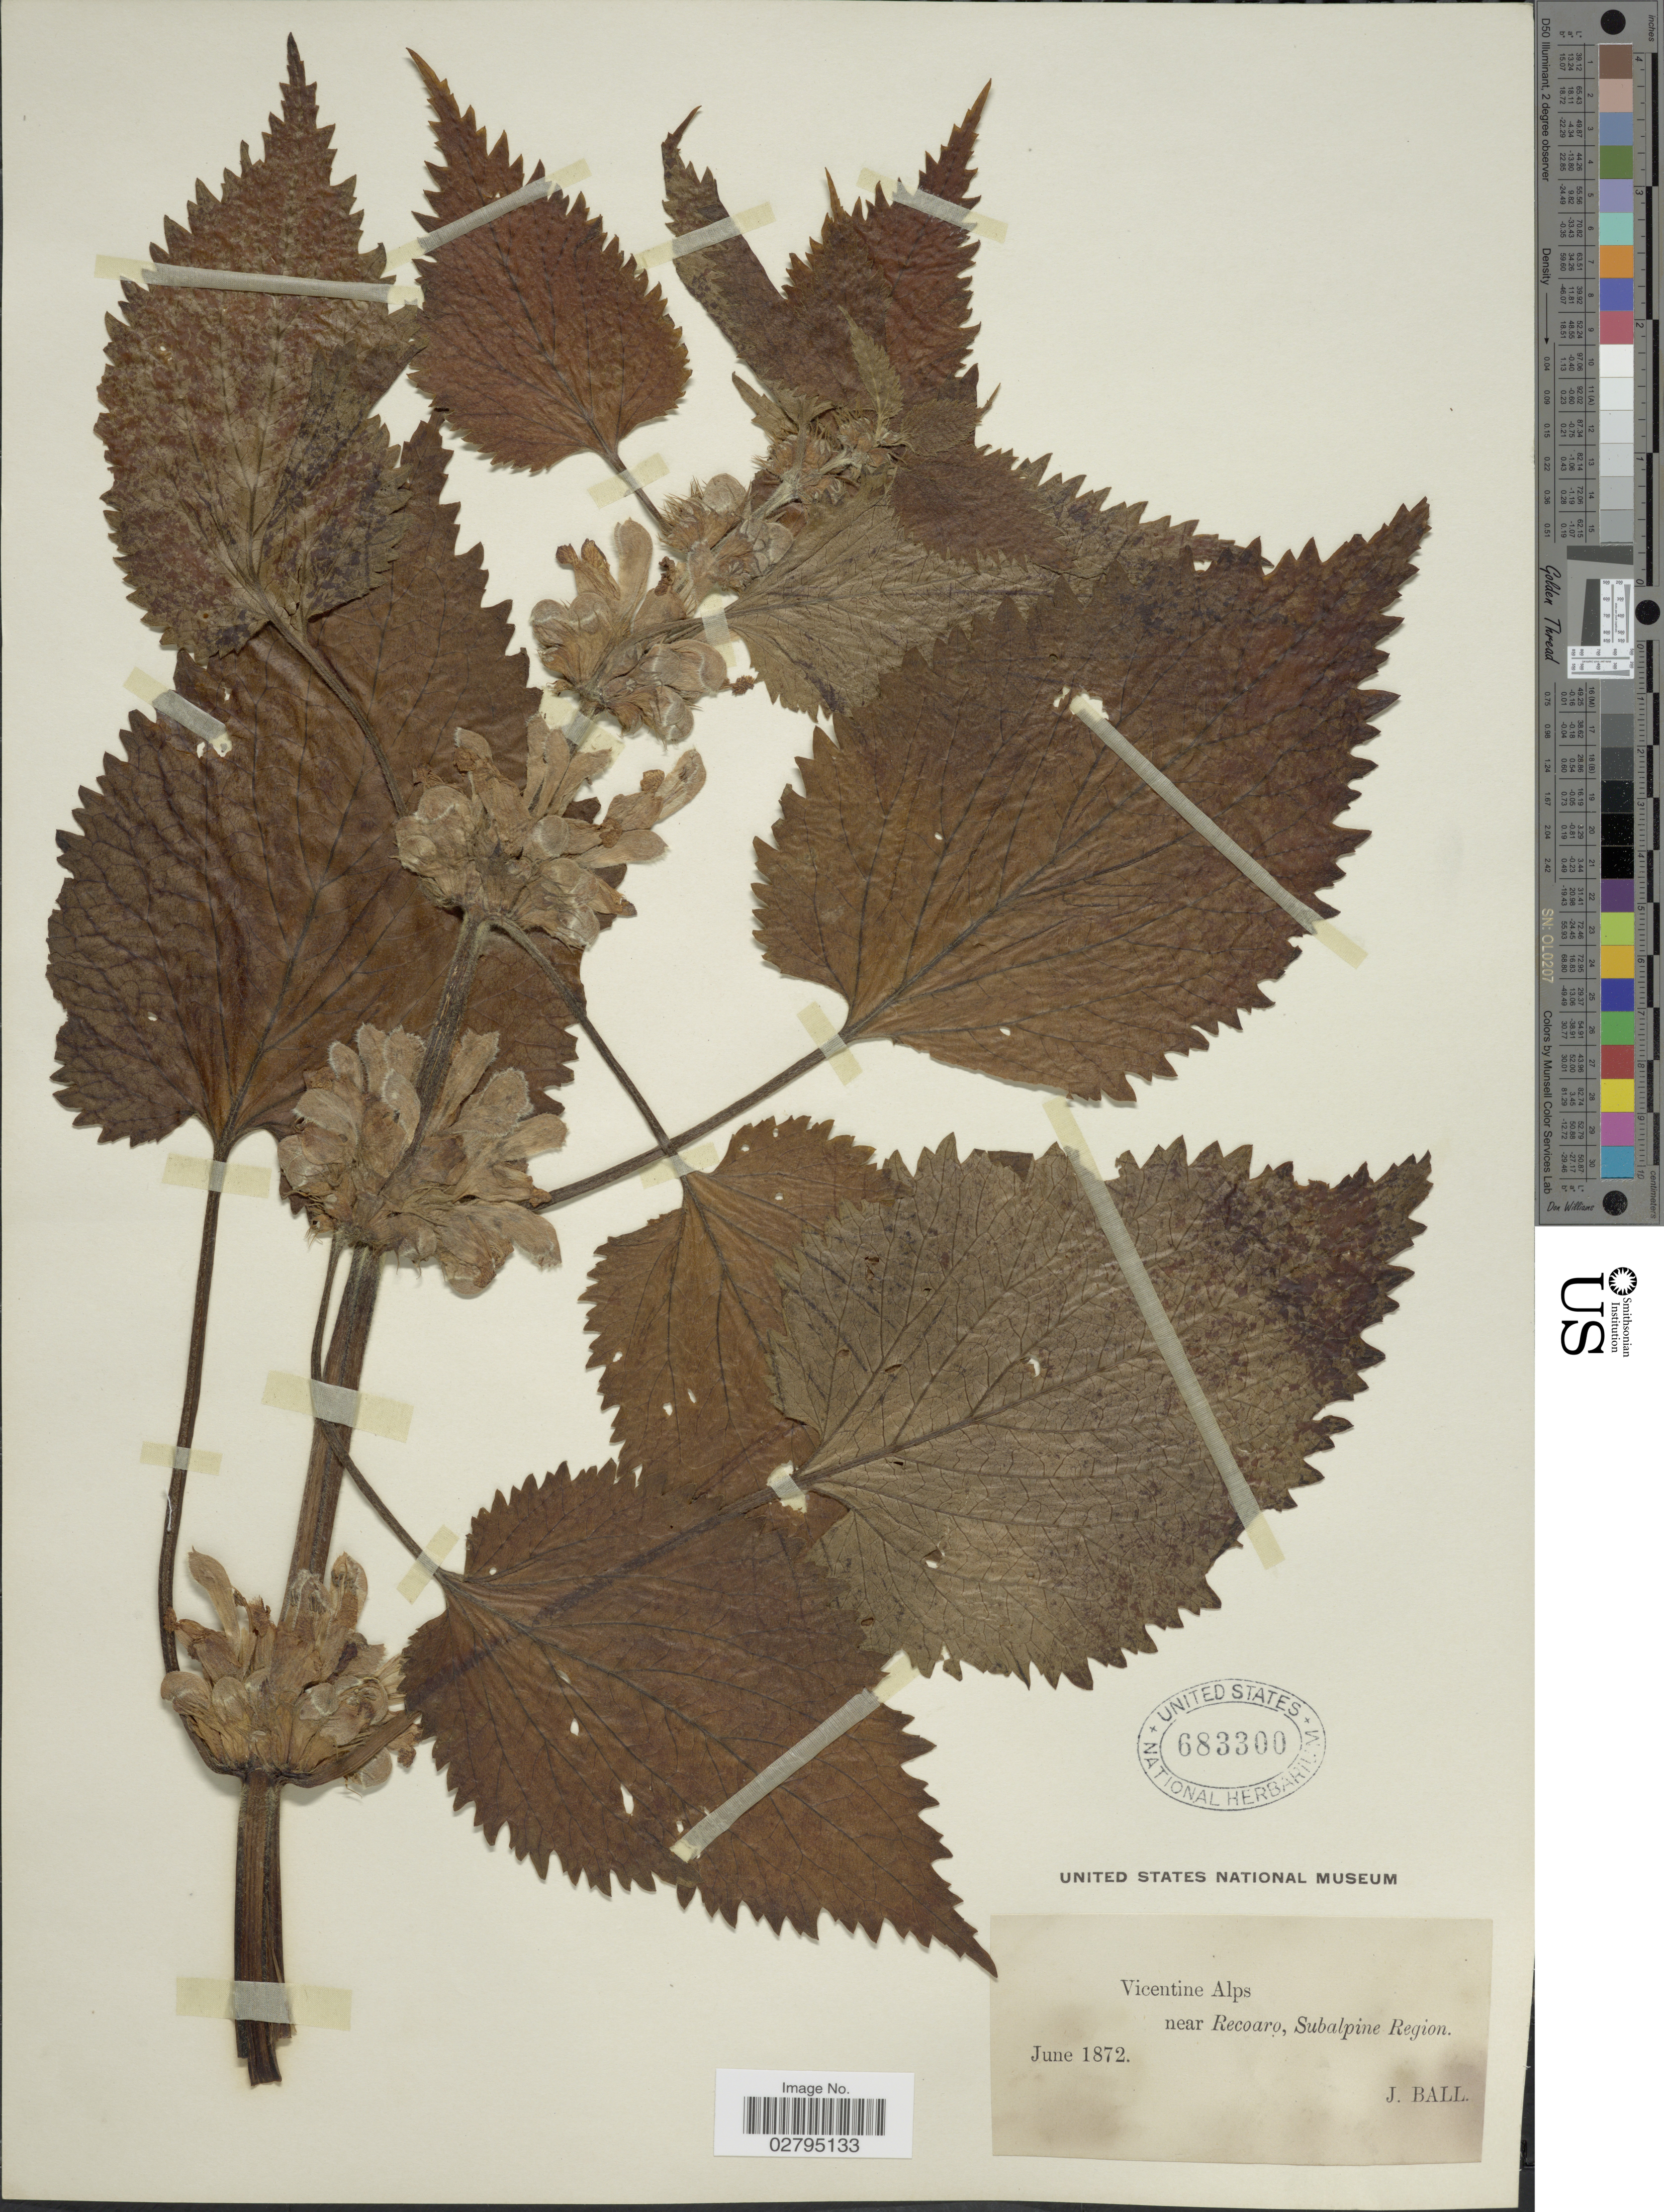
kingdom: Plantae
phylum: Tracheophyta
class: Magnoliopsida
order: Lamiales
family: Lamiaceae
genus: Lamium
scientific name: Lamium sp.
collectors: J. Ball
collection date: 1872-06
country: Italy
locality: Vicentine Alps near Recoaro, Subalpine Region.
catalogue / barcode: US 683300